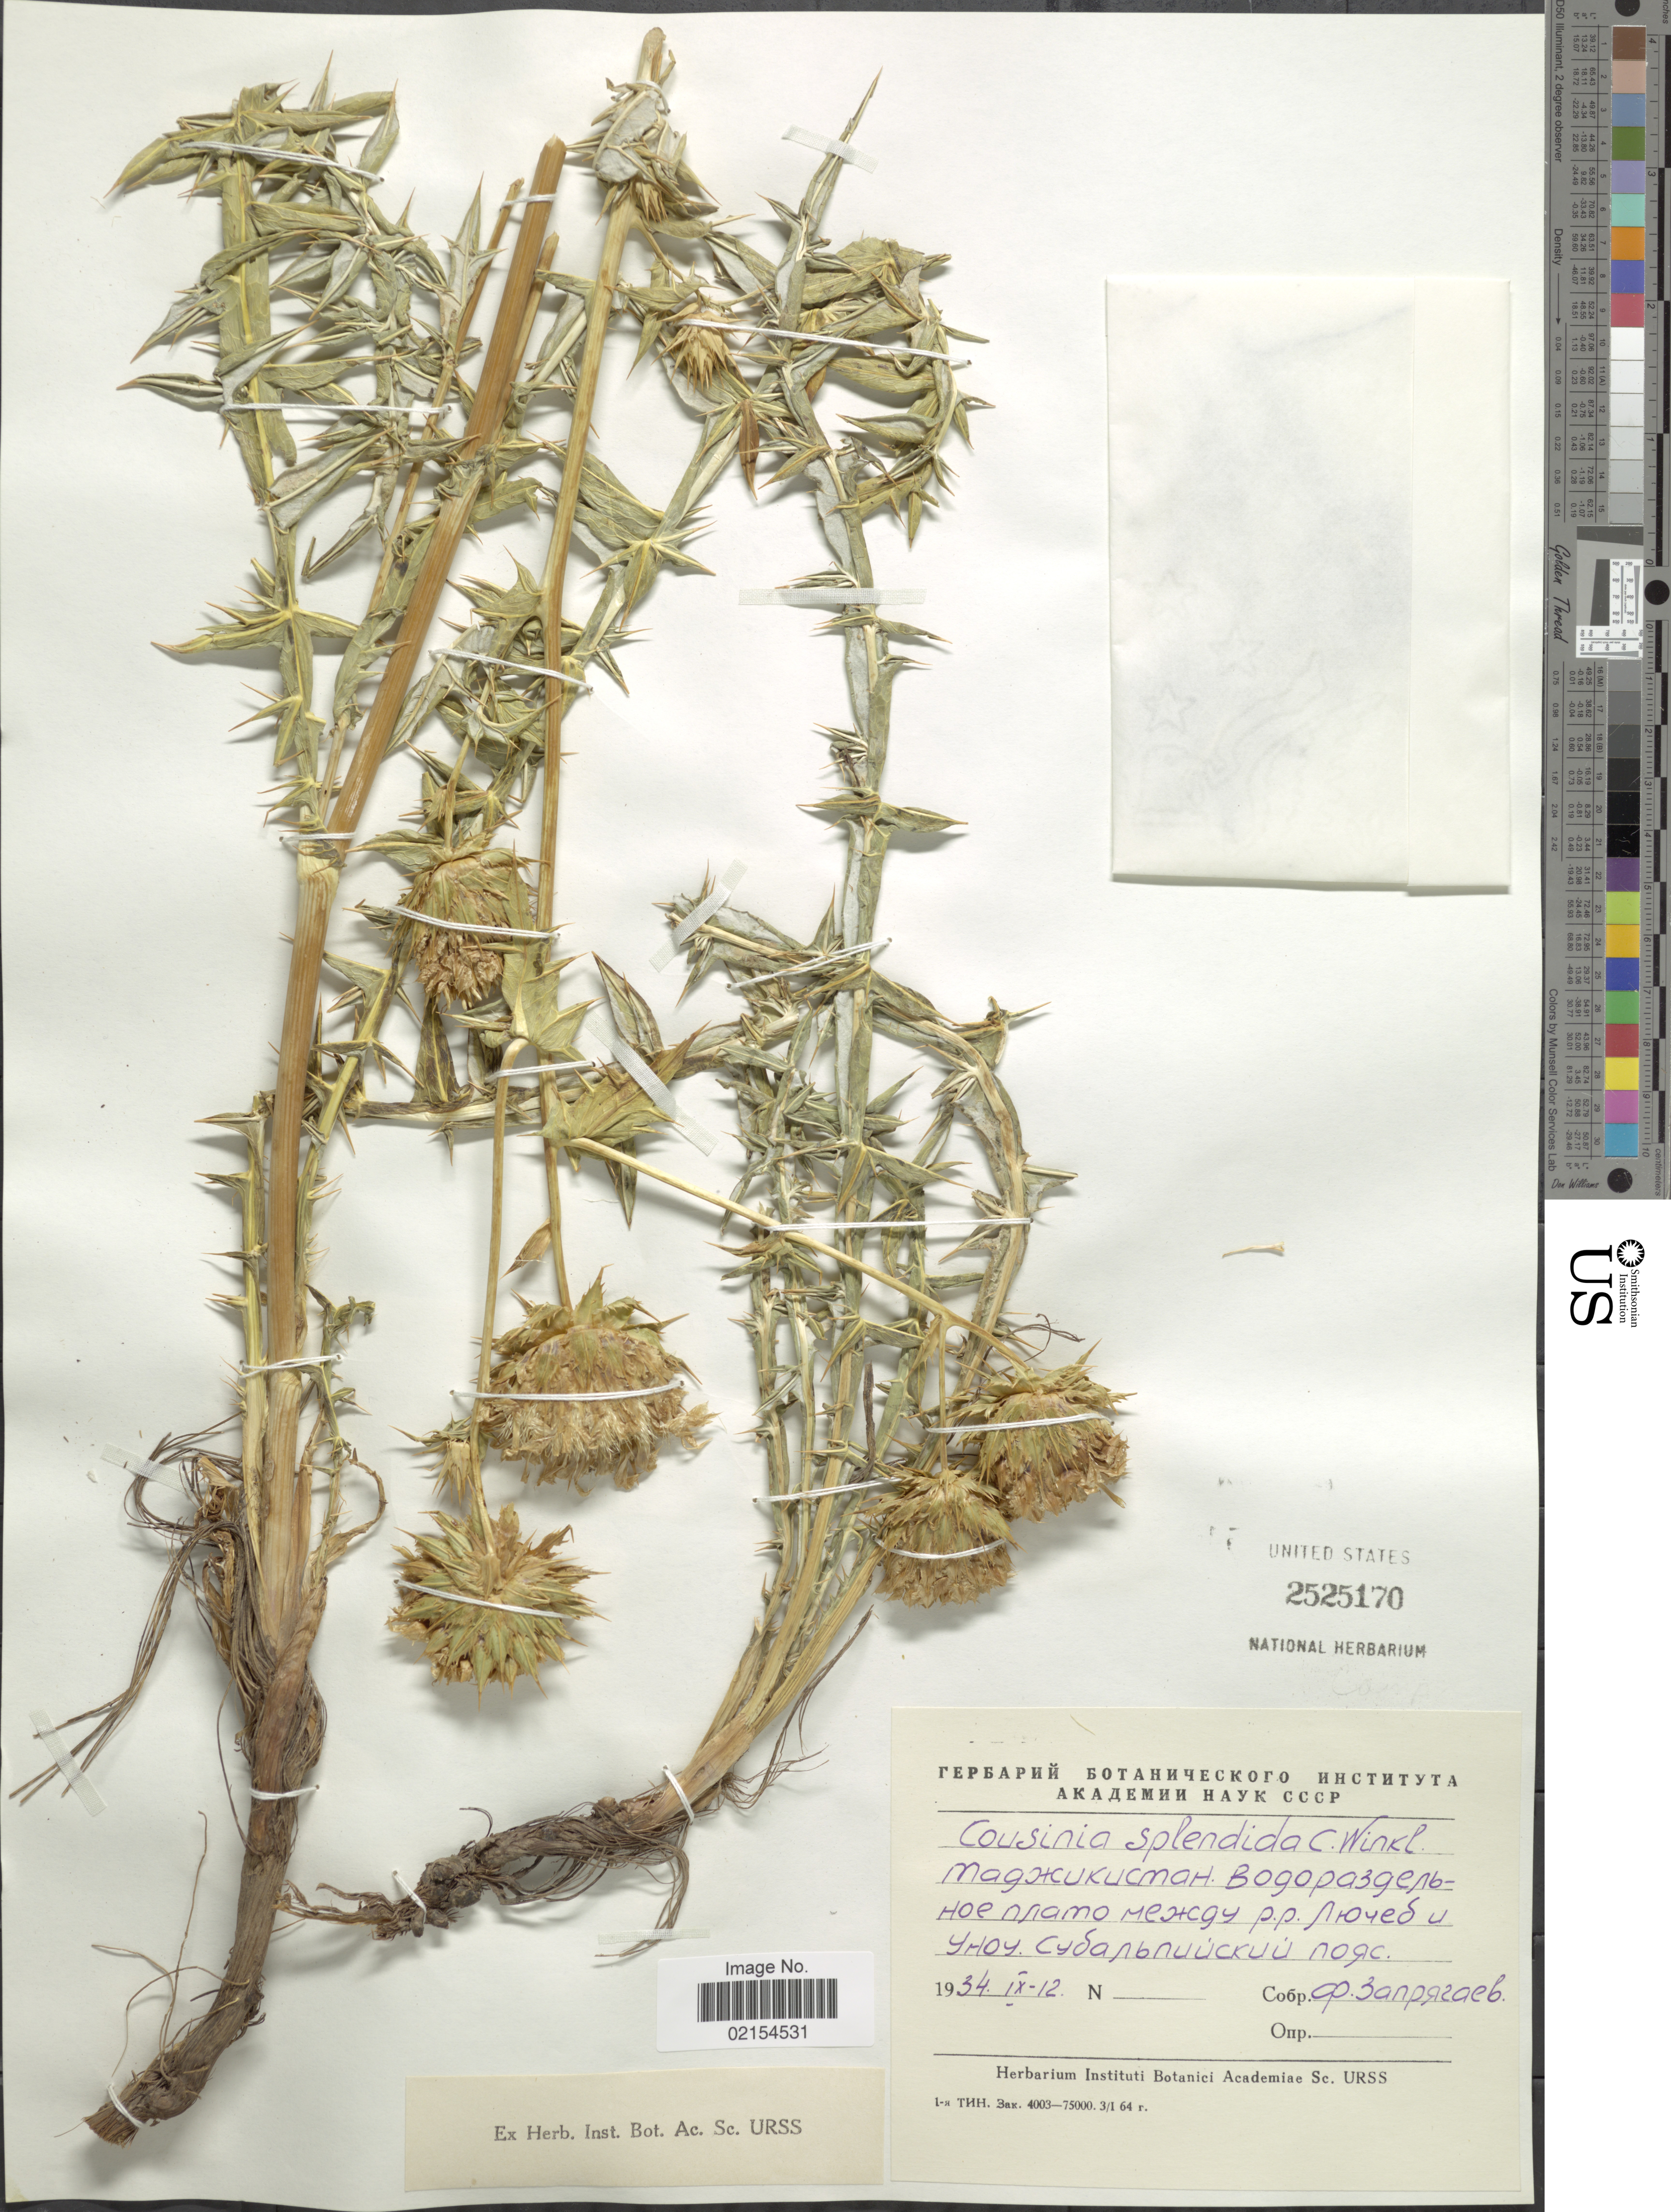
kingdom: Plantae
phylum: Tracheophyta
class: Magnoliopsida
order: Asterales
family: Asteraceae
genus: Cousinia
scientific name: Cousinia splendida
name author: C. Winkl.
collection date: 1934-09-12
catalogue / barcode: US 2525170